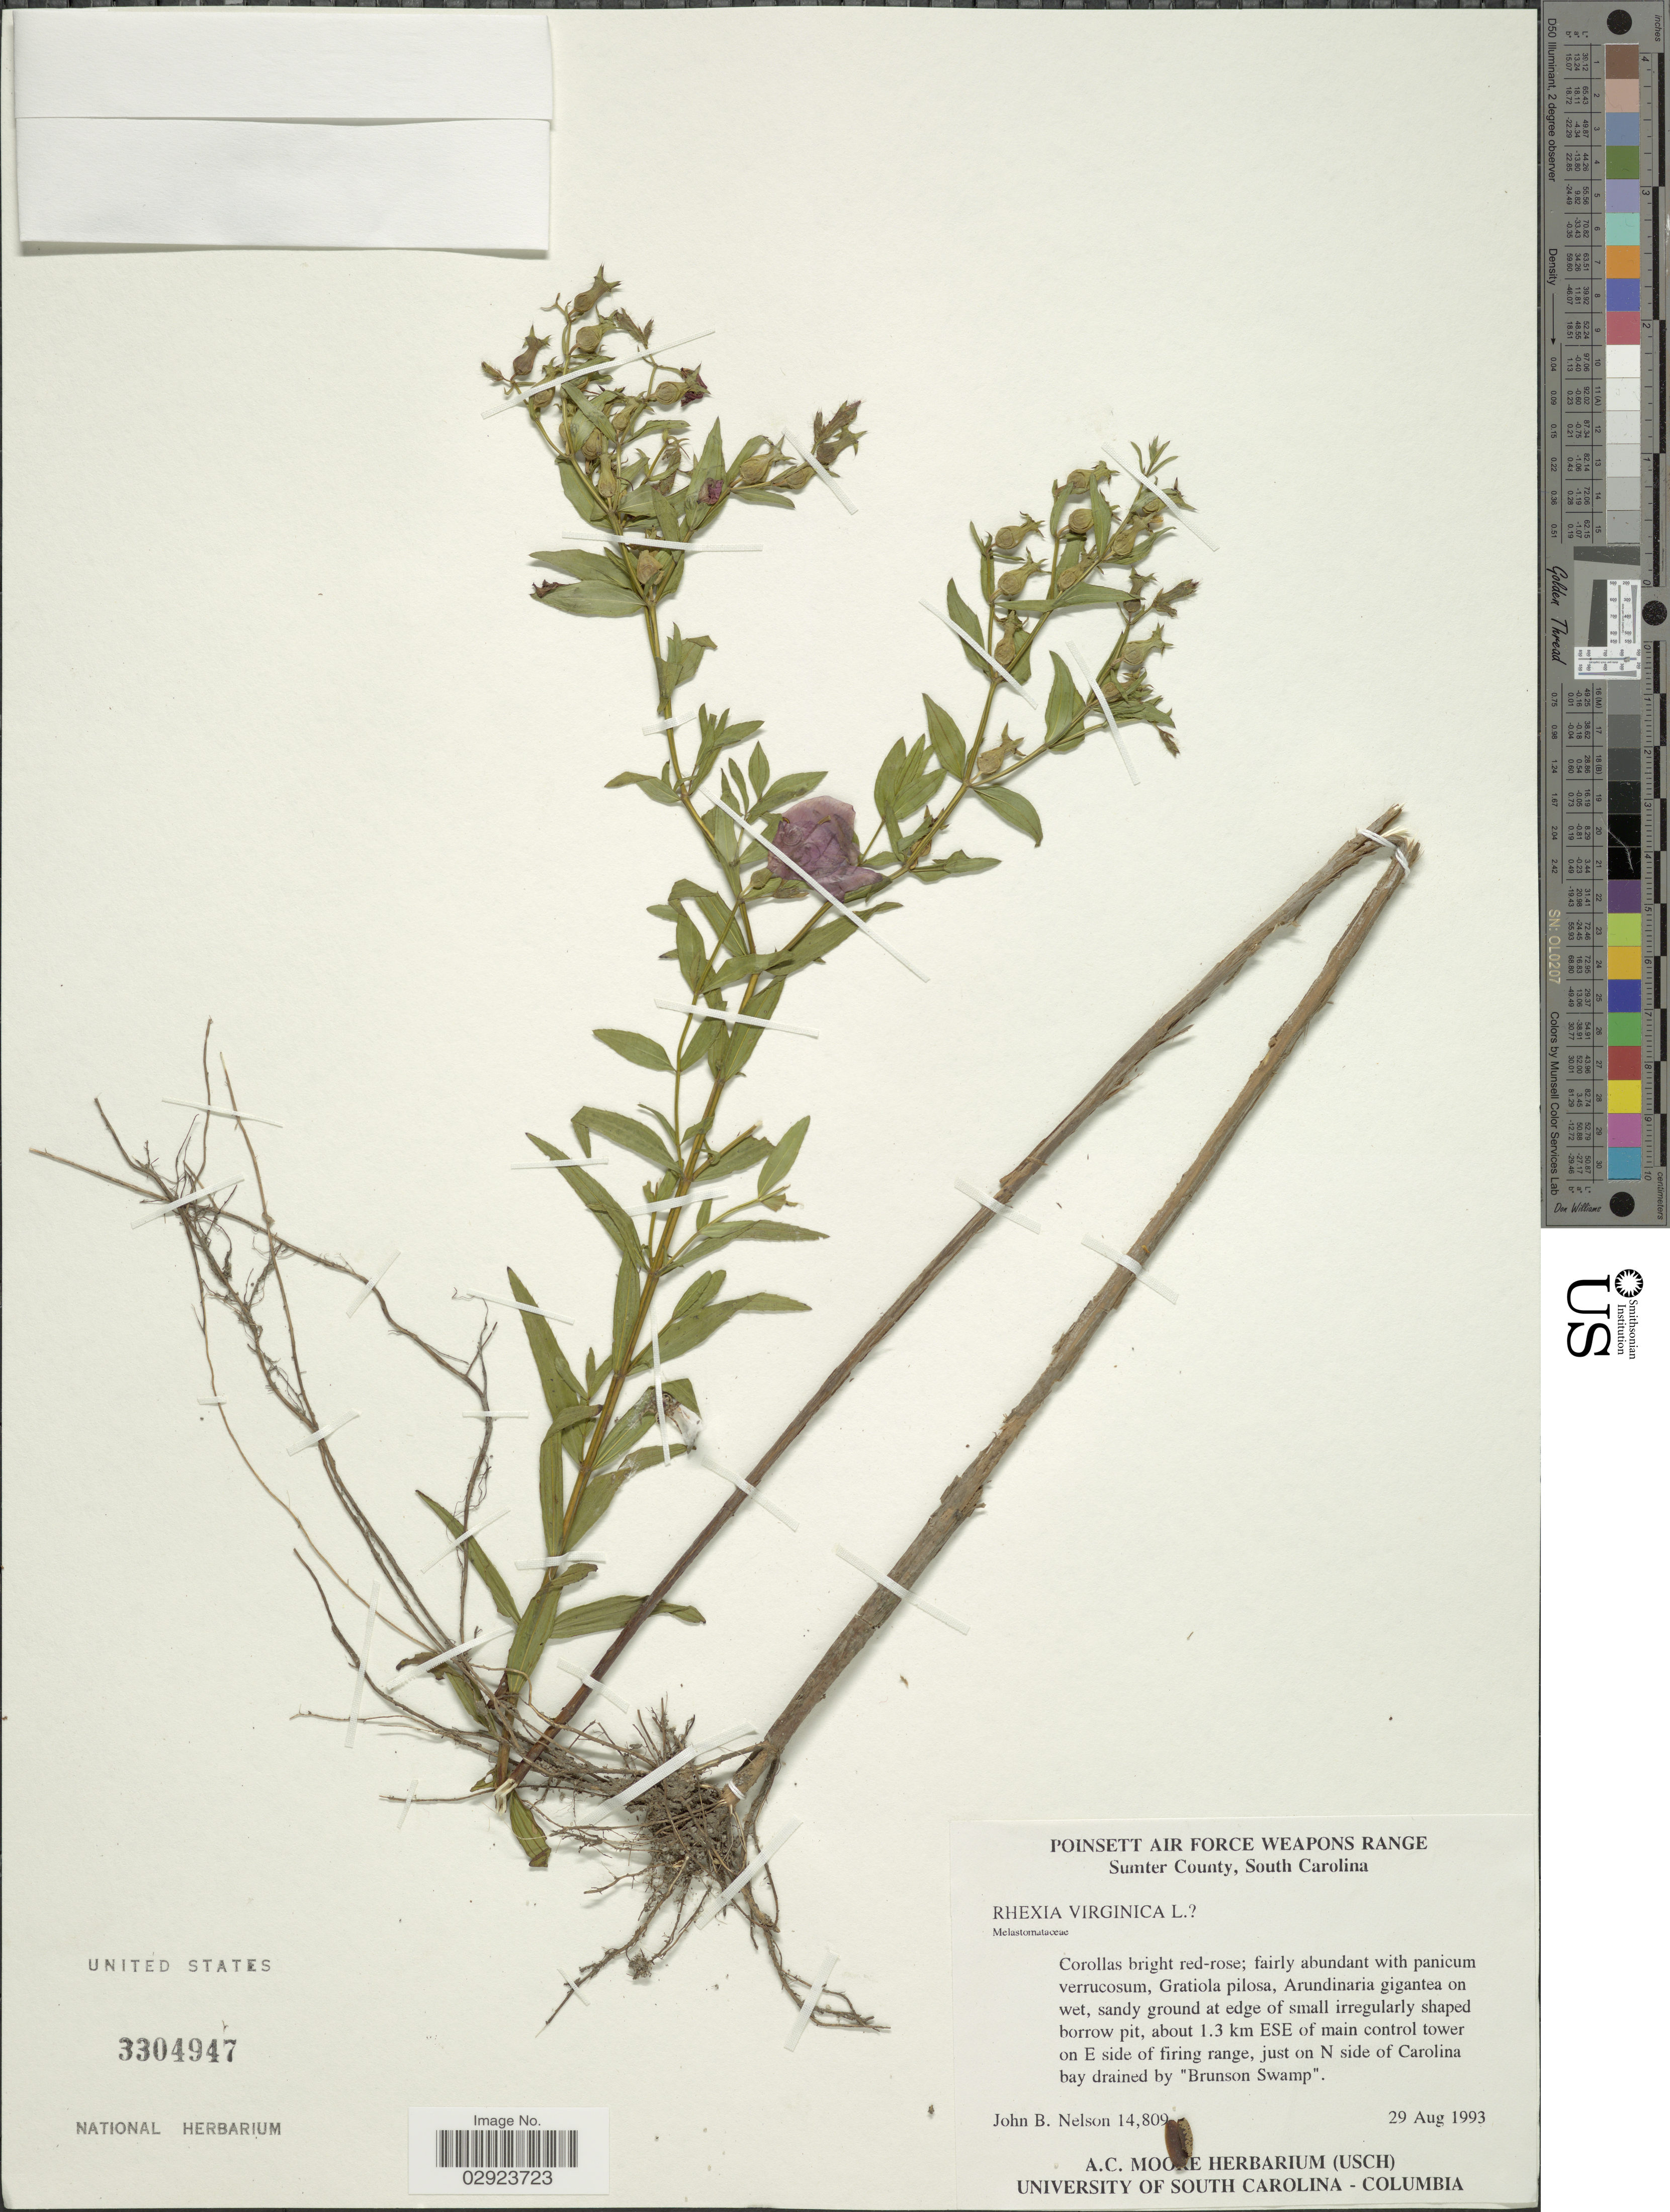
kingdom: Plantae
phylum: Tracheophyta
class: Magnoliopsida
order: Myrtales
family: Melastomataceae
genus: Rhexia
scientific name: Rhexia virginica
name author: L.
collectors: J. B. Nelson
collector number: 14809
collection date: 1993-08-29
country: United States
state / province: South Carolina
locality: Poinsett Air Force Weapons Range. Sumter County. About 1.3 km ESE of main control tower on E side of firing range, just on N side of Carolina bay drained by "Brunson Swamp".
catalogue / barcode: US 3304947